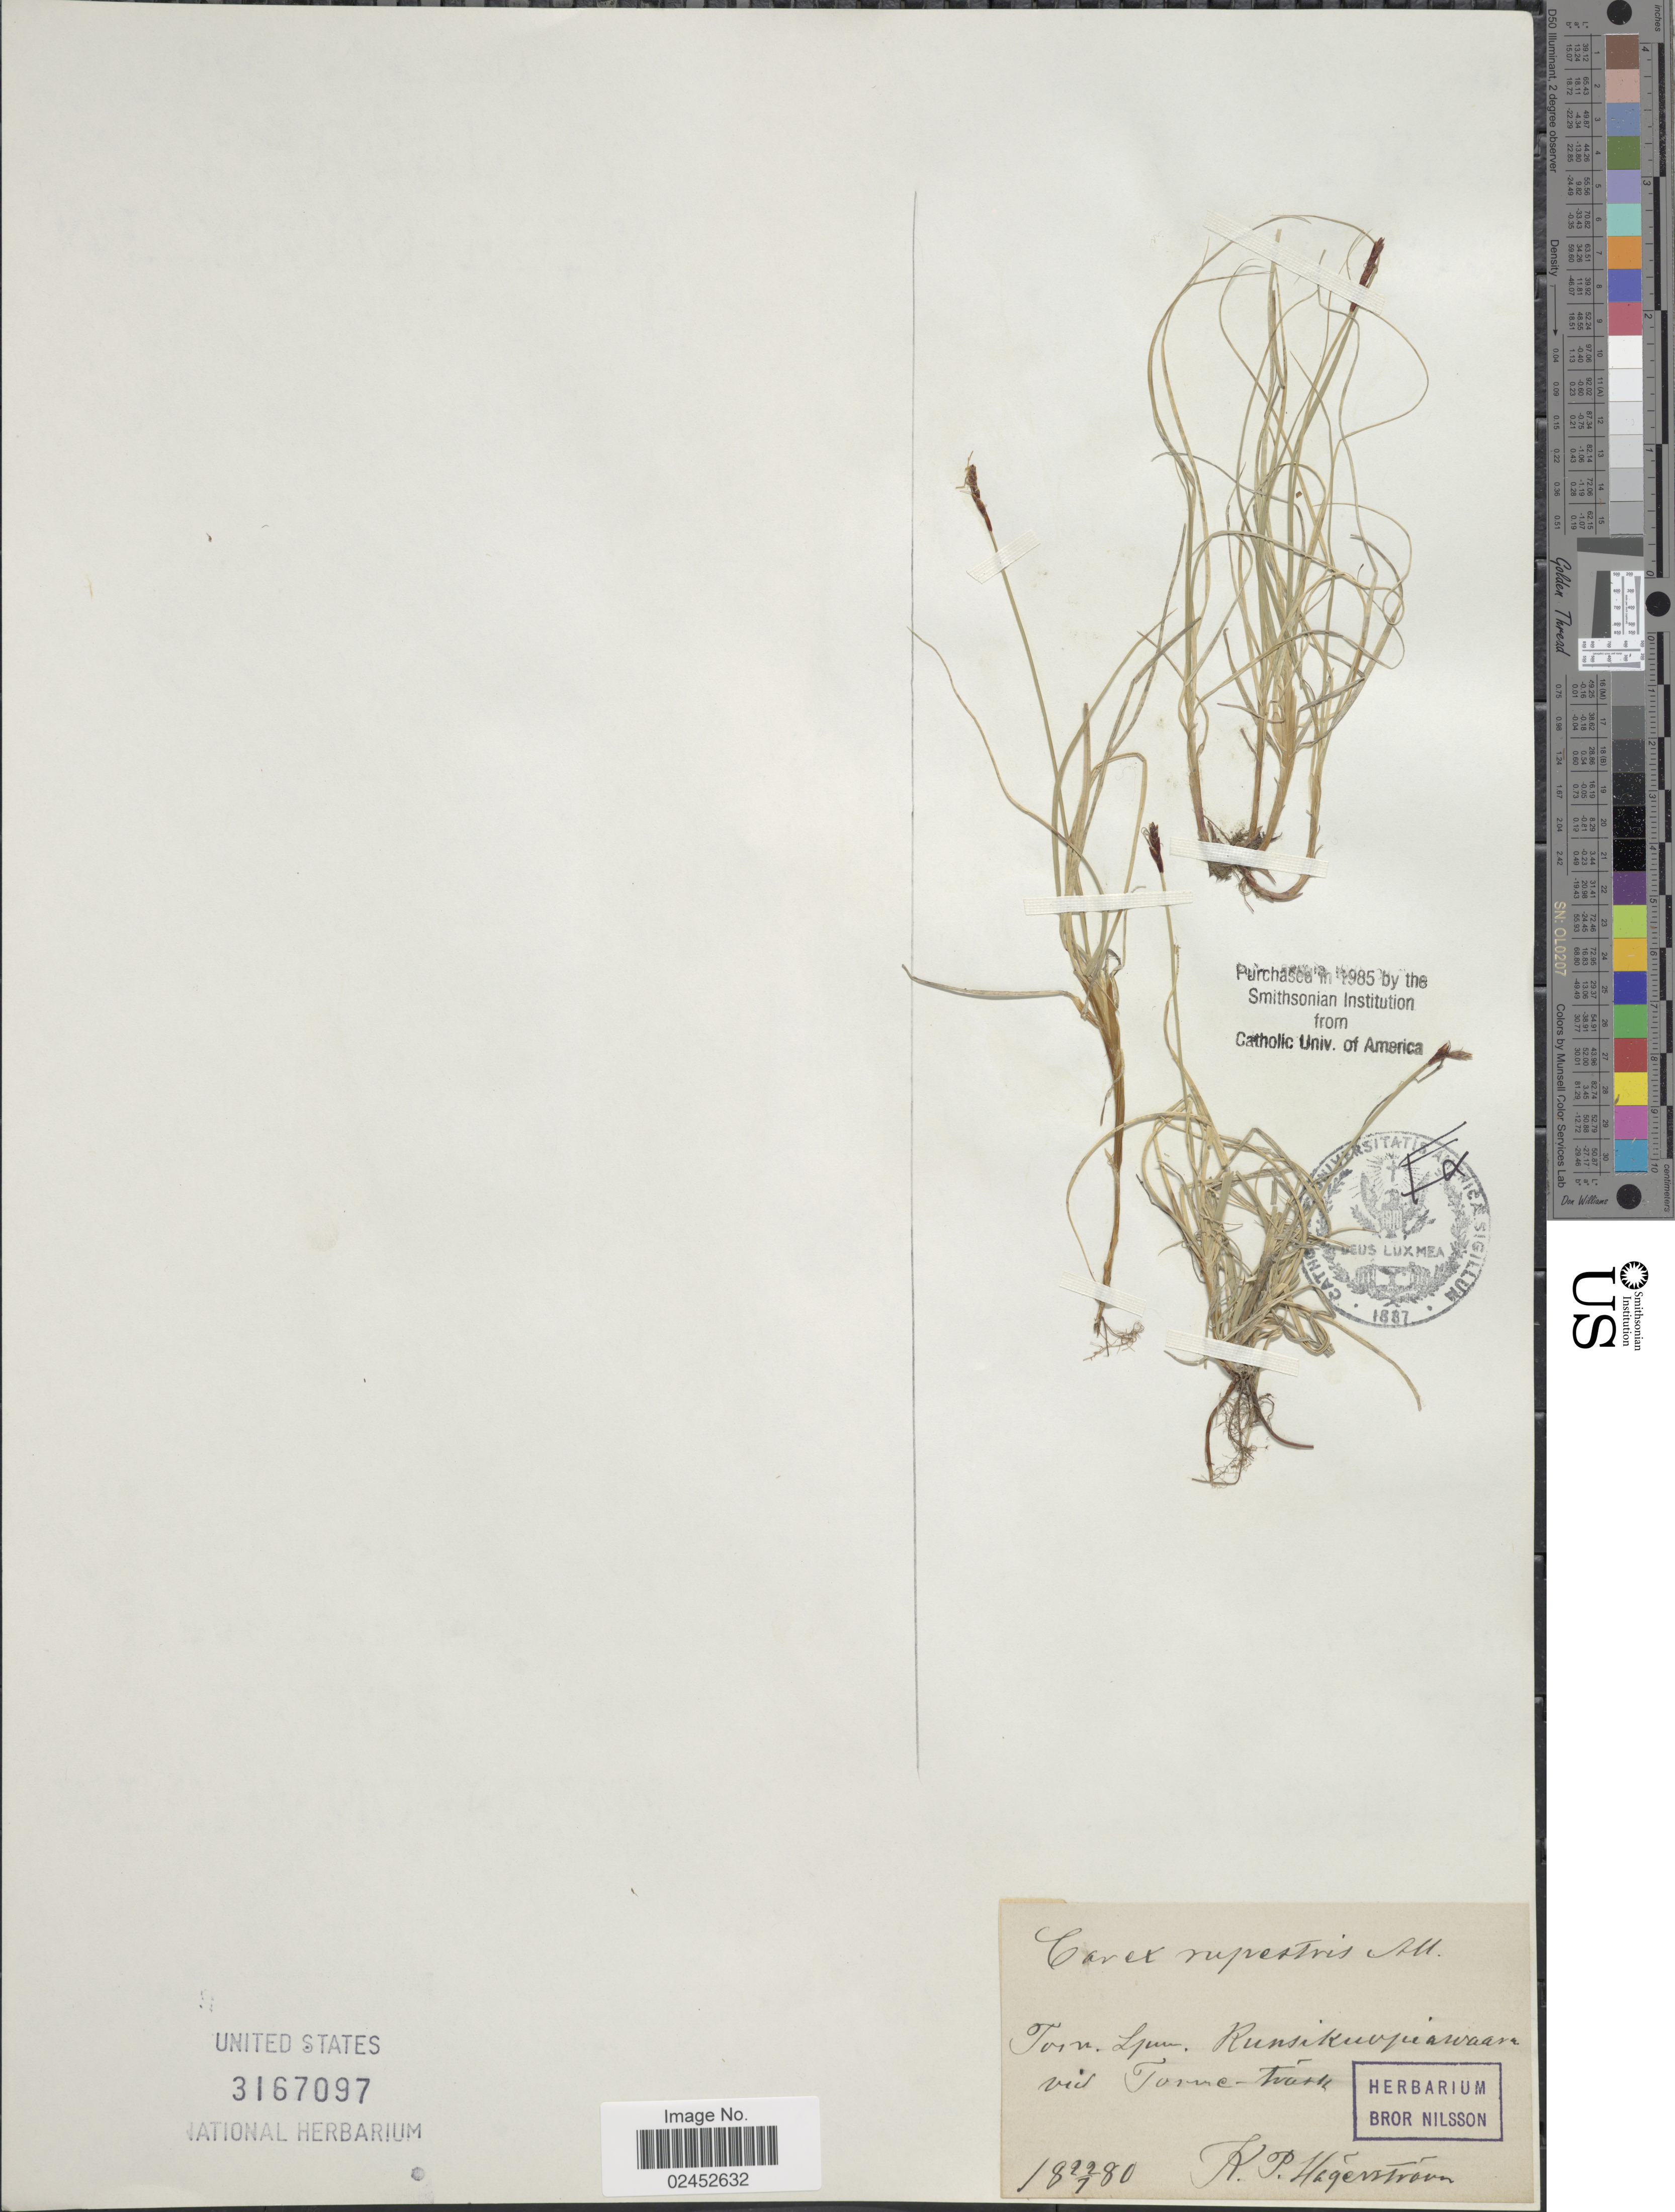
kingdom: Plantae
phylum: Tracheophyta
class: Liliopsida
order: Poales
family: Cyperaceae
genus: Carex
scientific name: Carex rupestris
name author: All.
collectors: K. Hägerström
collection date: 1880-07-22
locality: Torn. Lpm. Runsikuvpiarwaarn vid Torme-Trask. [interpreted]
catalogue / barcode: US 3167097